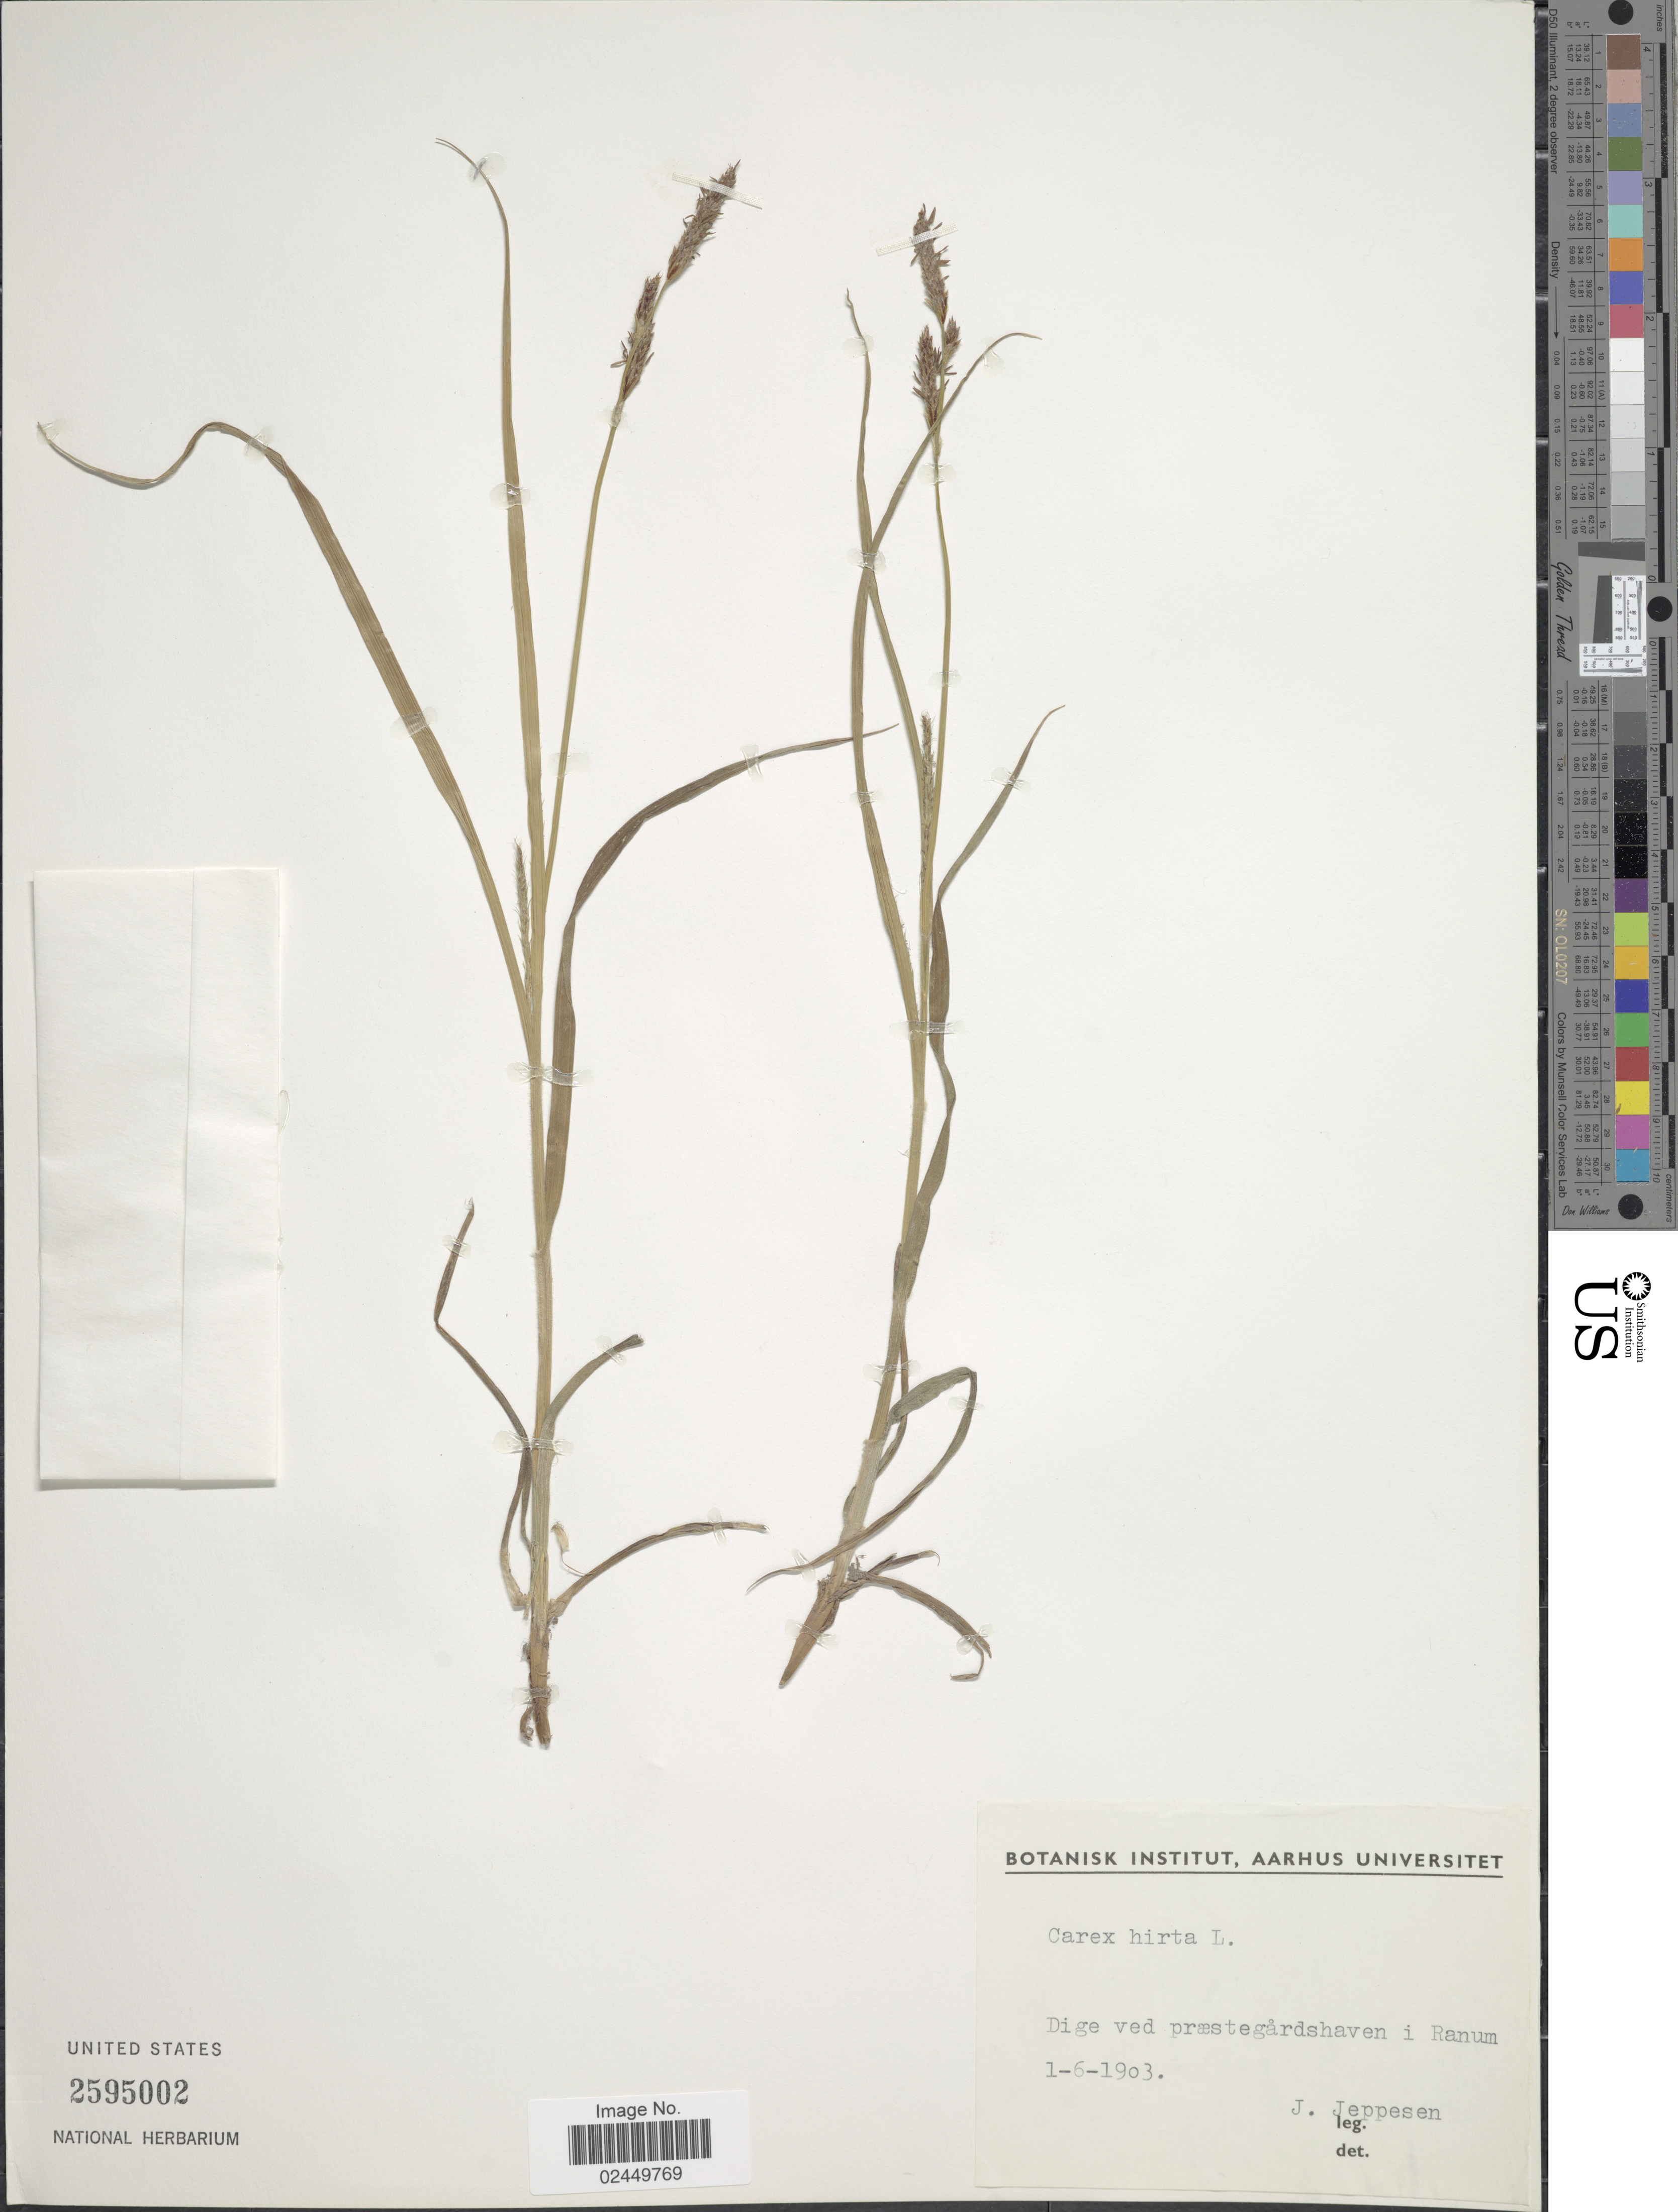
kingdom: Plantae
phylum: Tracheophyta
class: Liliopsida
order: Poales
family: Cyperaceae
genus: Carex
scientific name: Carex hirta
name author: L.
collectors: H. Jeppesen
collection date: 1903-06-01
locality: Dige ved praestegårdshaven i Ranum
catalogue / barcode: US 2595002